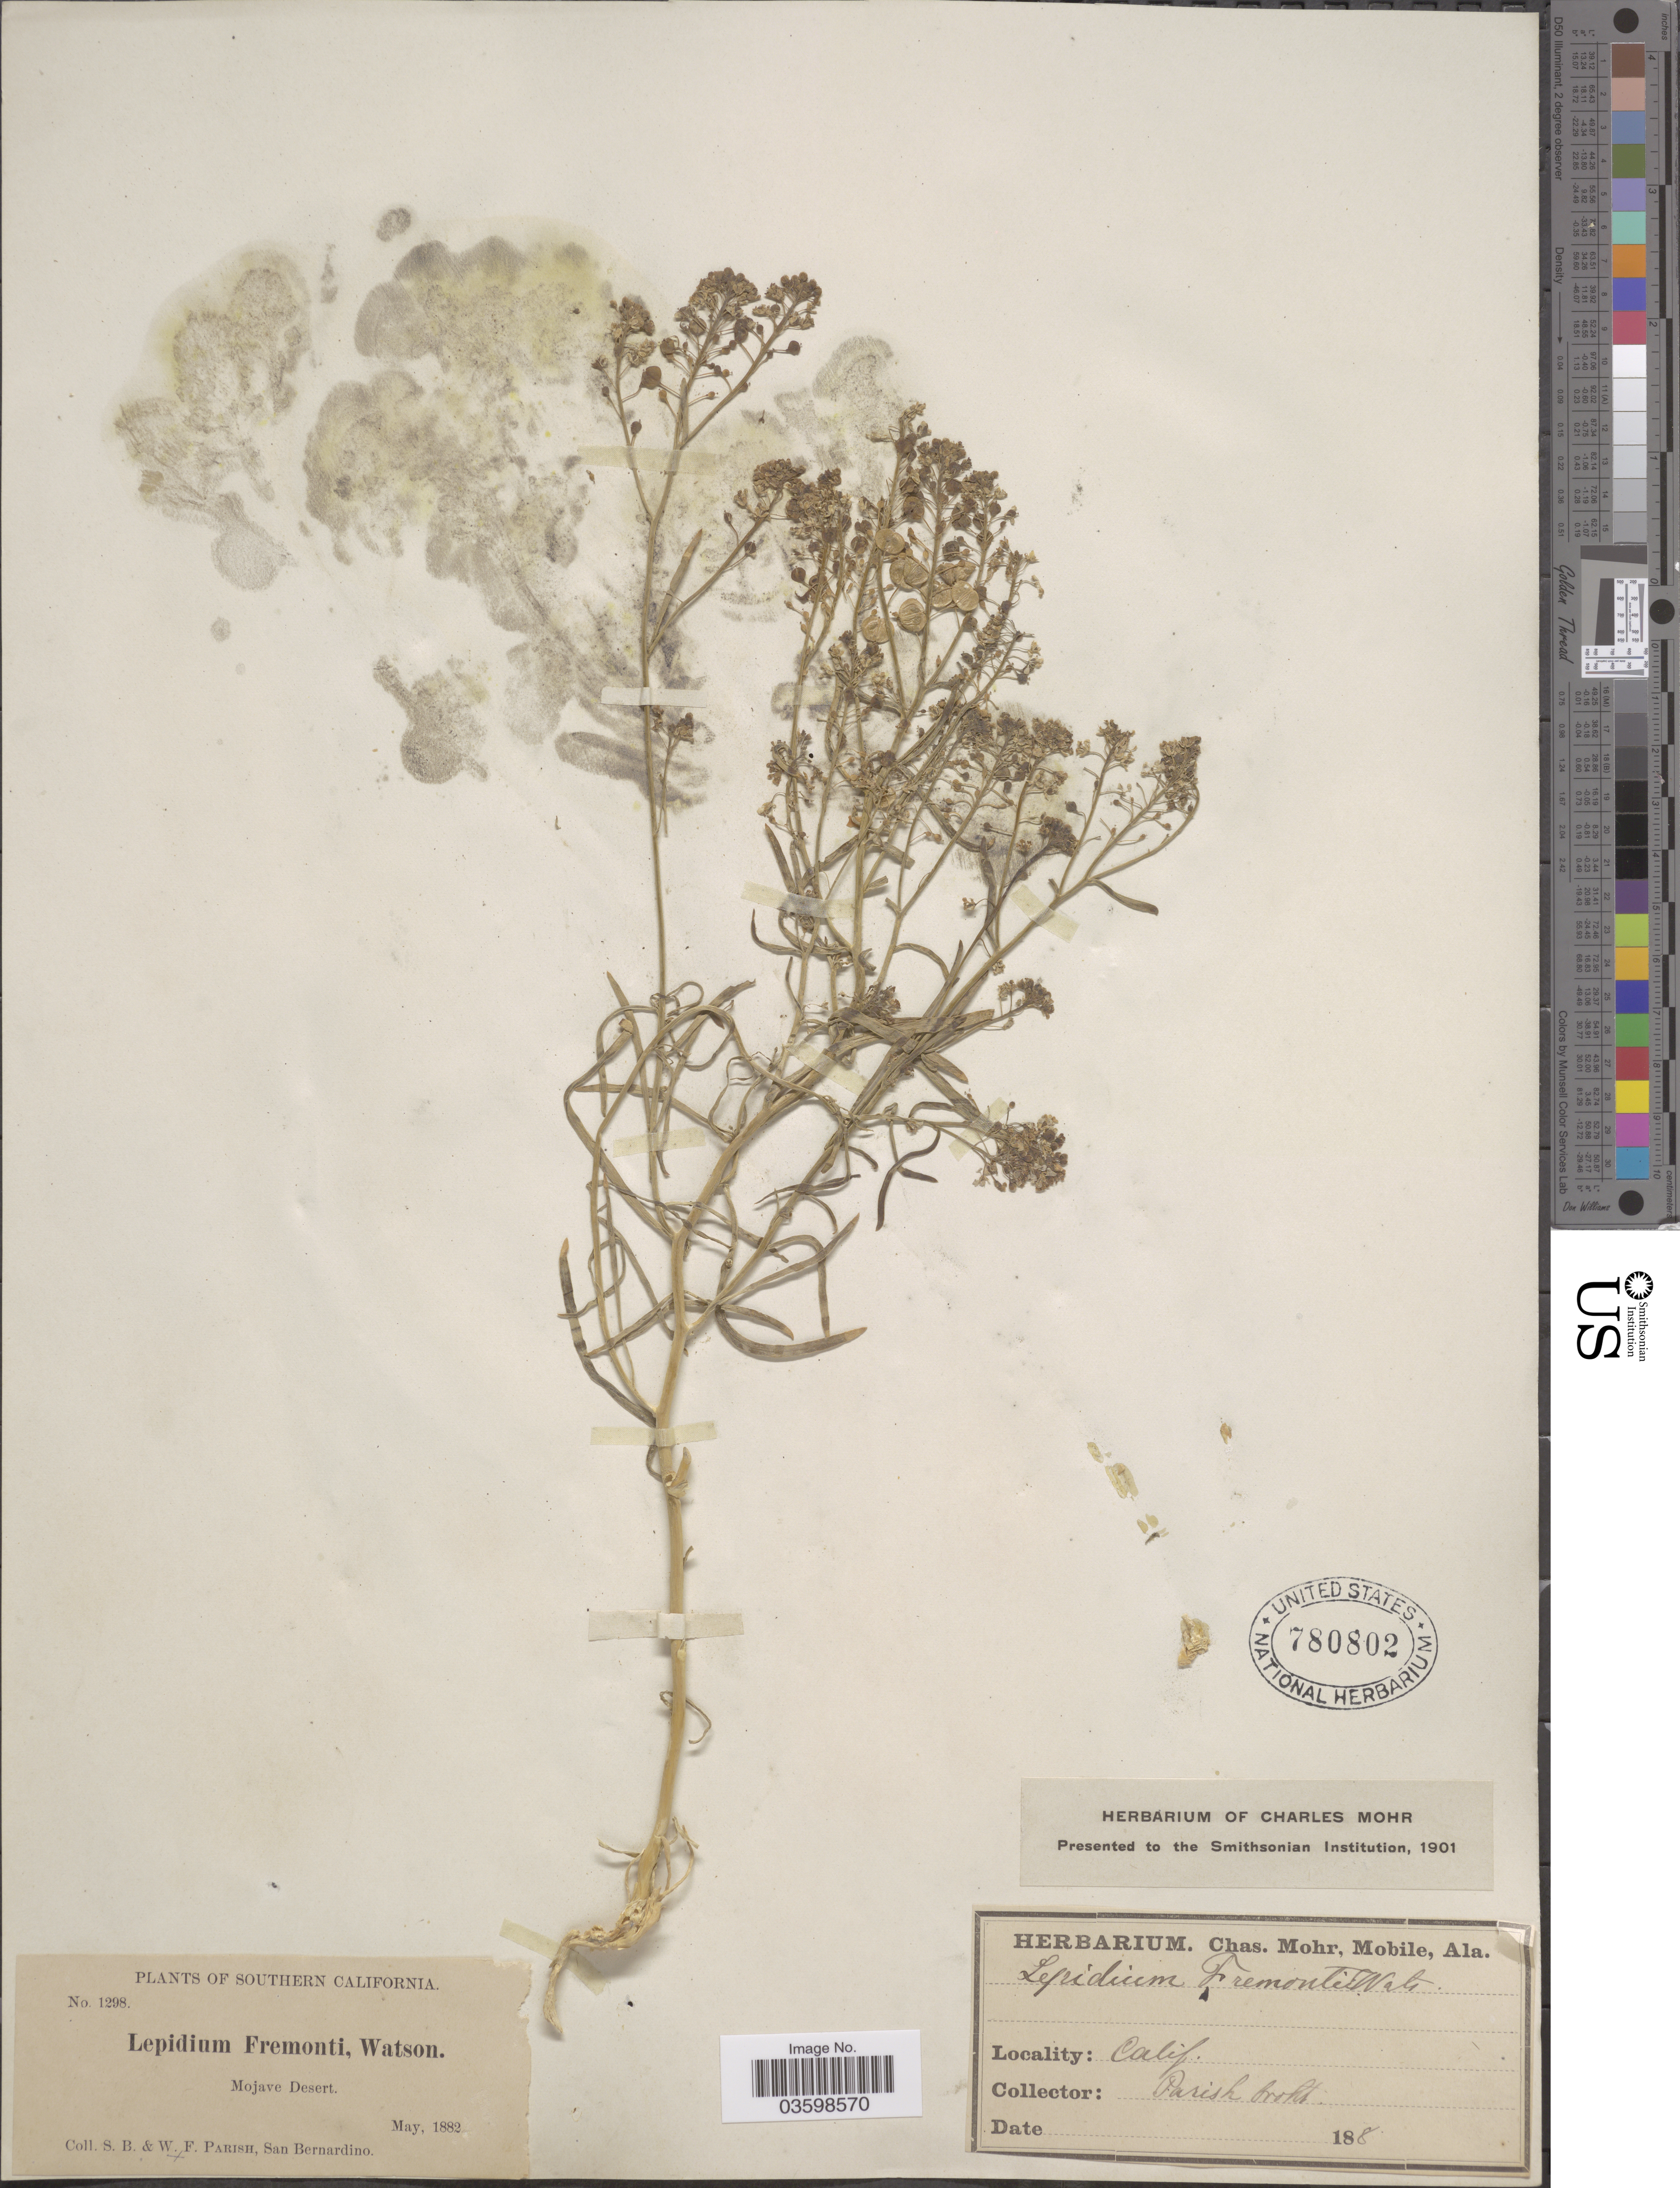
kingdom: Plantae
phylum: Tracheophyta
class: Magnoliopsida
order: Brassicales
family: Brassicaceae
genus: Lepidium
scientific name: Lepidium fremontii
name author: S. Watson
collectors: S. B. Parish & W. F. Parish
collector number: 1298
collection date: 1882-05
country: United States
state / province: California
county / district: San Bernardino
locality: Southern California. Mojave Desert.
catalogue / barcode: US 780802